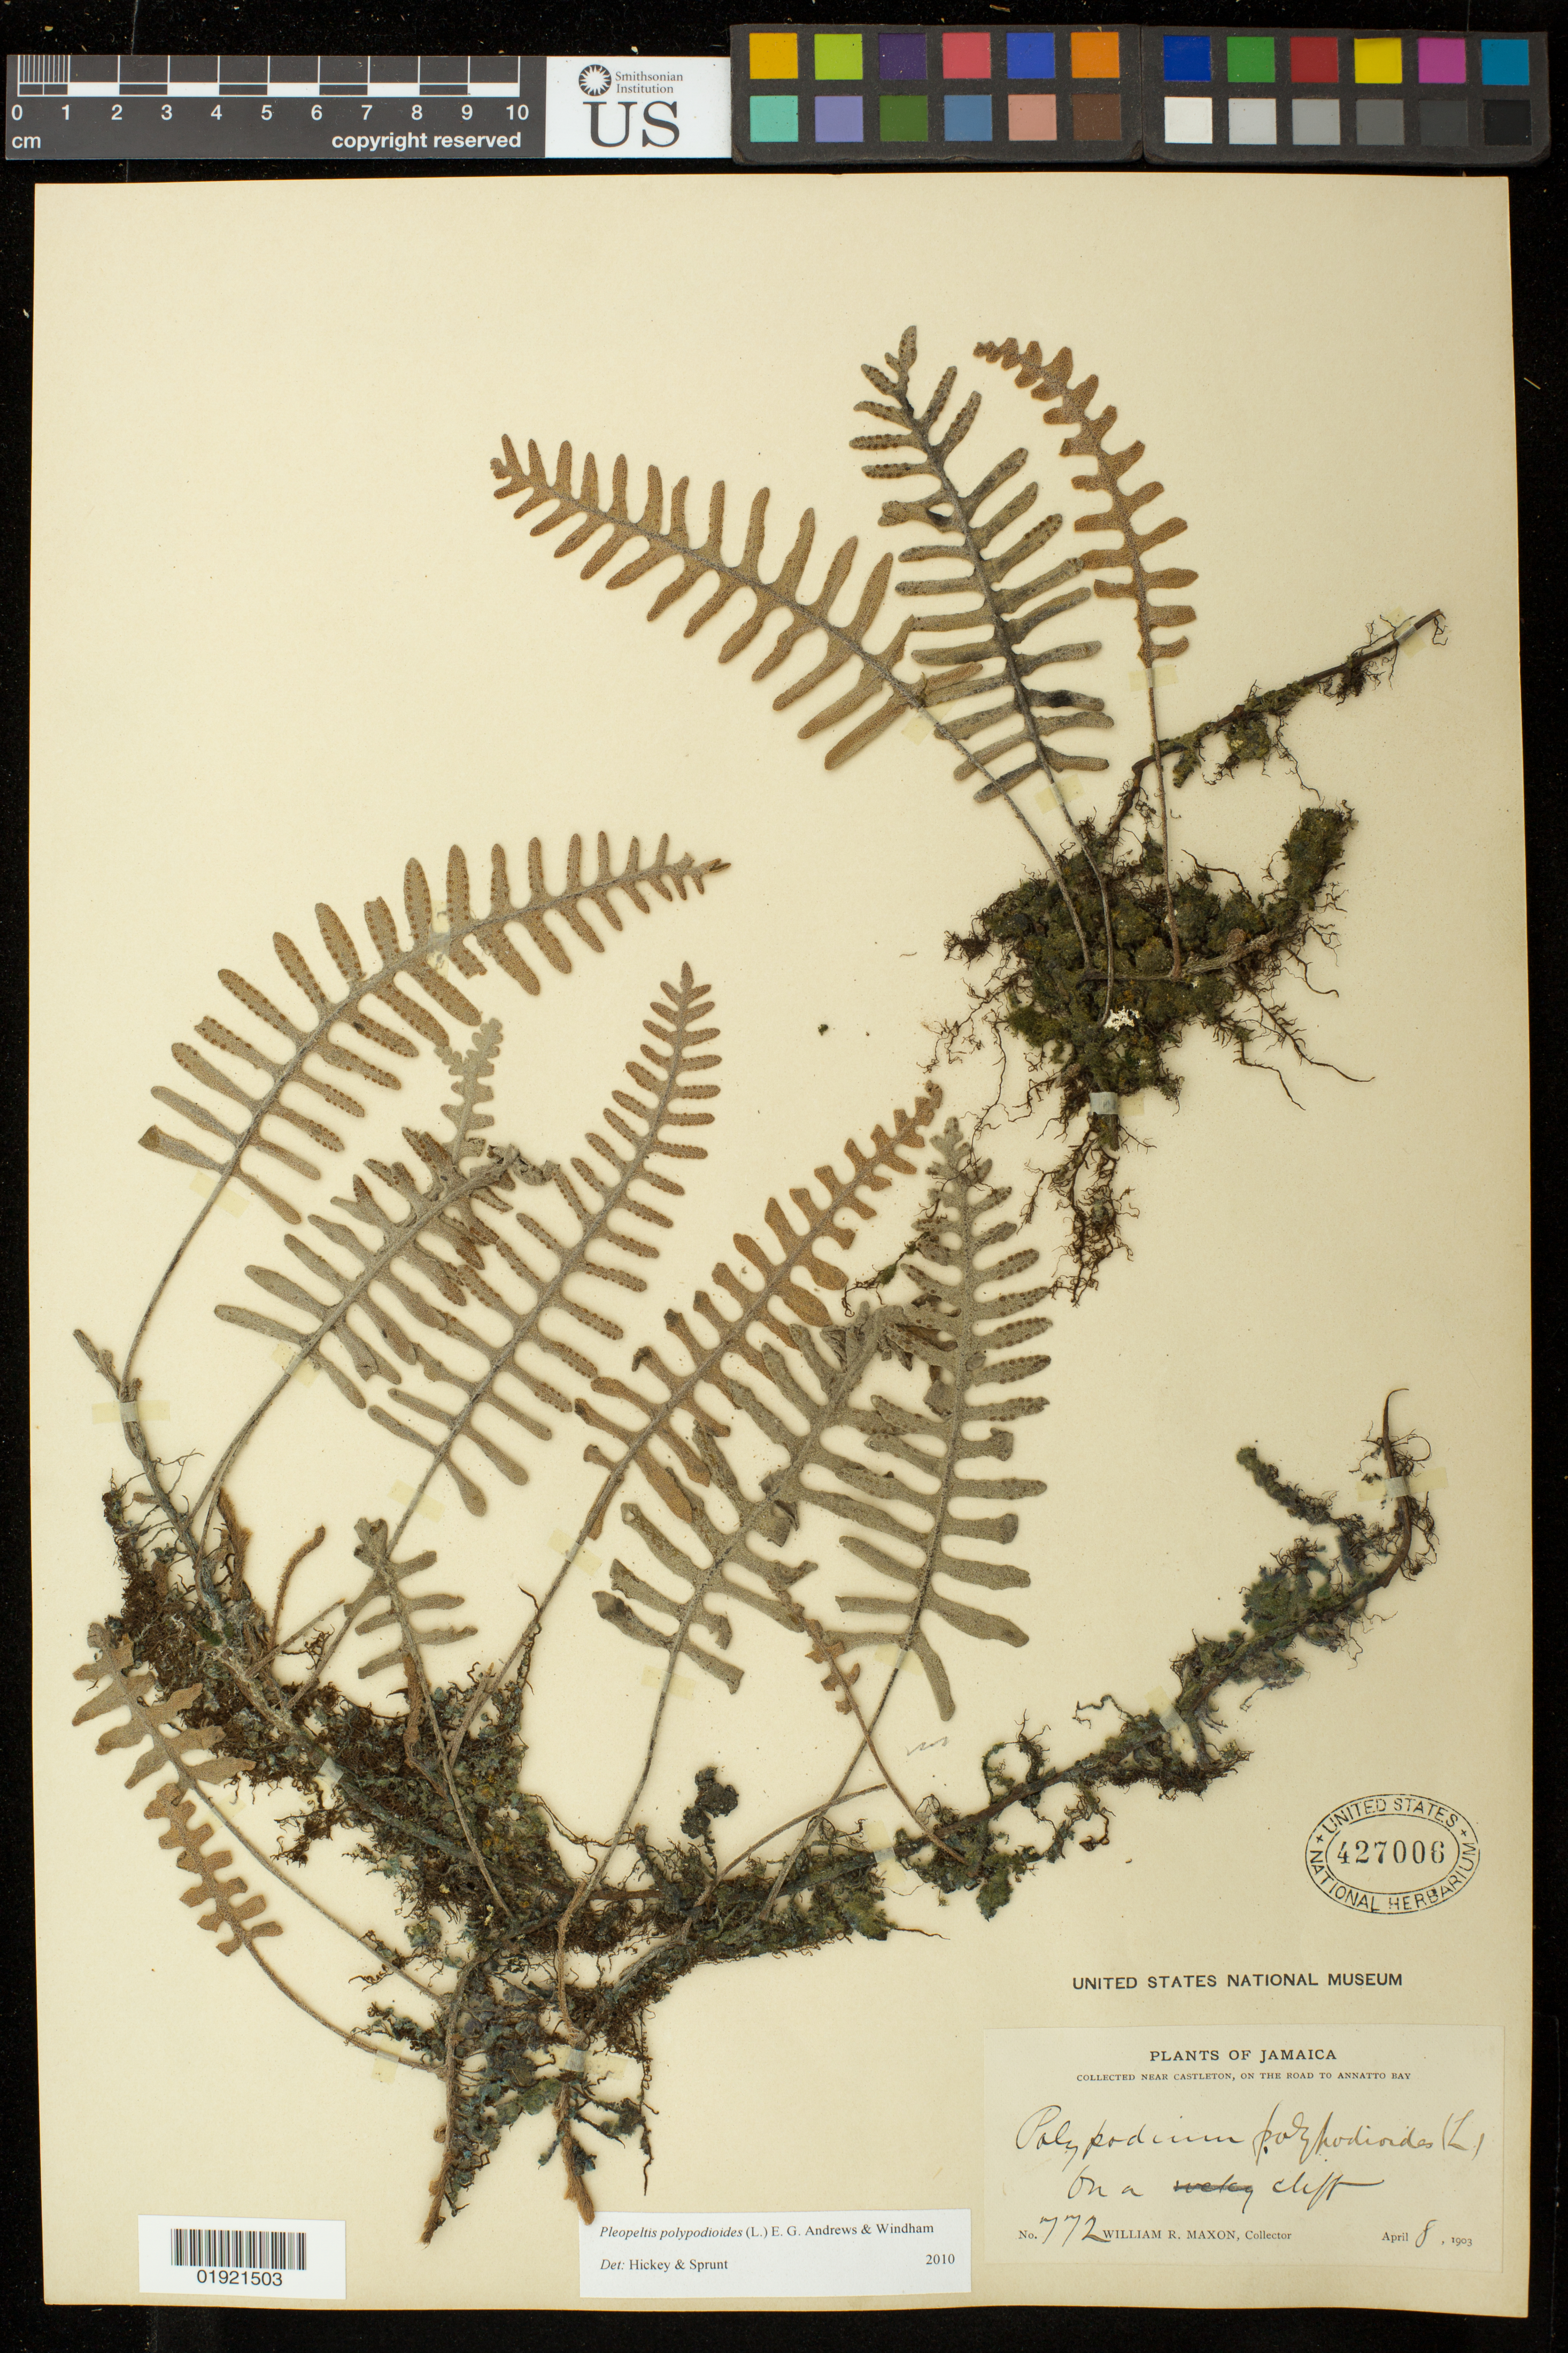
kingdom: Plantae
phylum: Tracheophyta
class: Polypodiopsida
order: Polypodiales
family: Polypodiaceae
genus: Pleopeltis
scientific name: Pleopeltis polypodioides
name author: (L.) E.G. Andrews & Windham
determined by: Sprunt, S. V.; Hickey, R. J.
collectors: W. R. Maxon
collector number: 772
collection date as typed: April 8, 1903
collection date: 1903-04-08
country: Jamaica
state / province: Saint Catherine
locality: Near Castleton, on the road to Annatto Bay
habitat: on a cliff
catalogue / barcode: US 427006